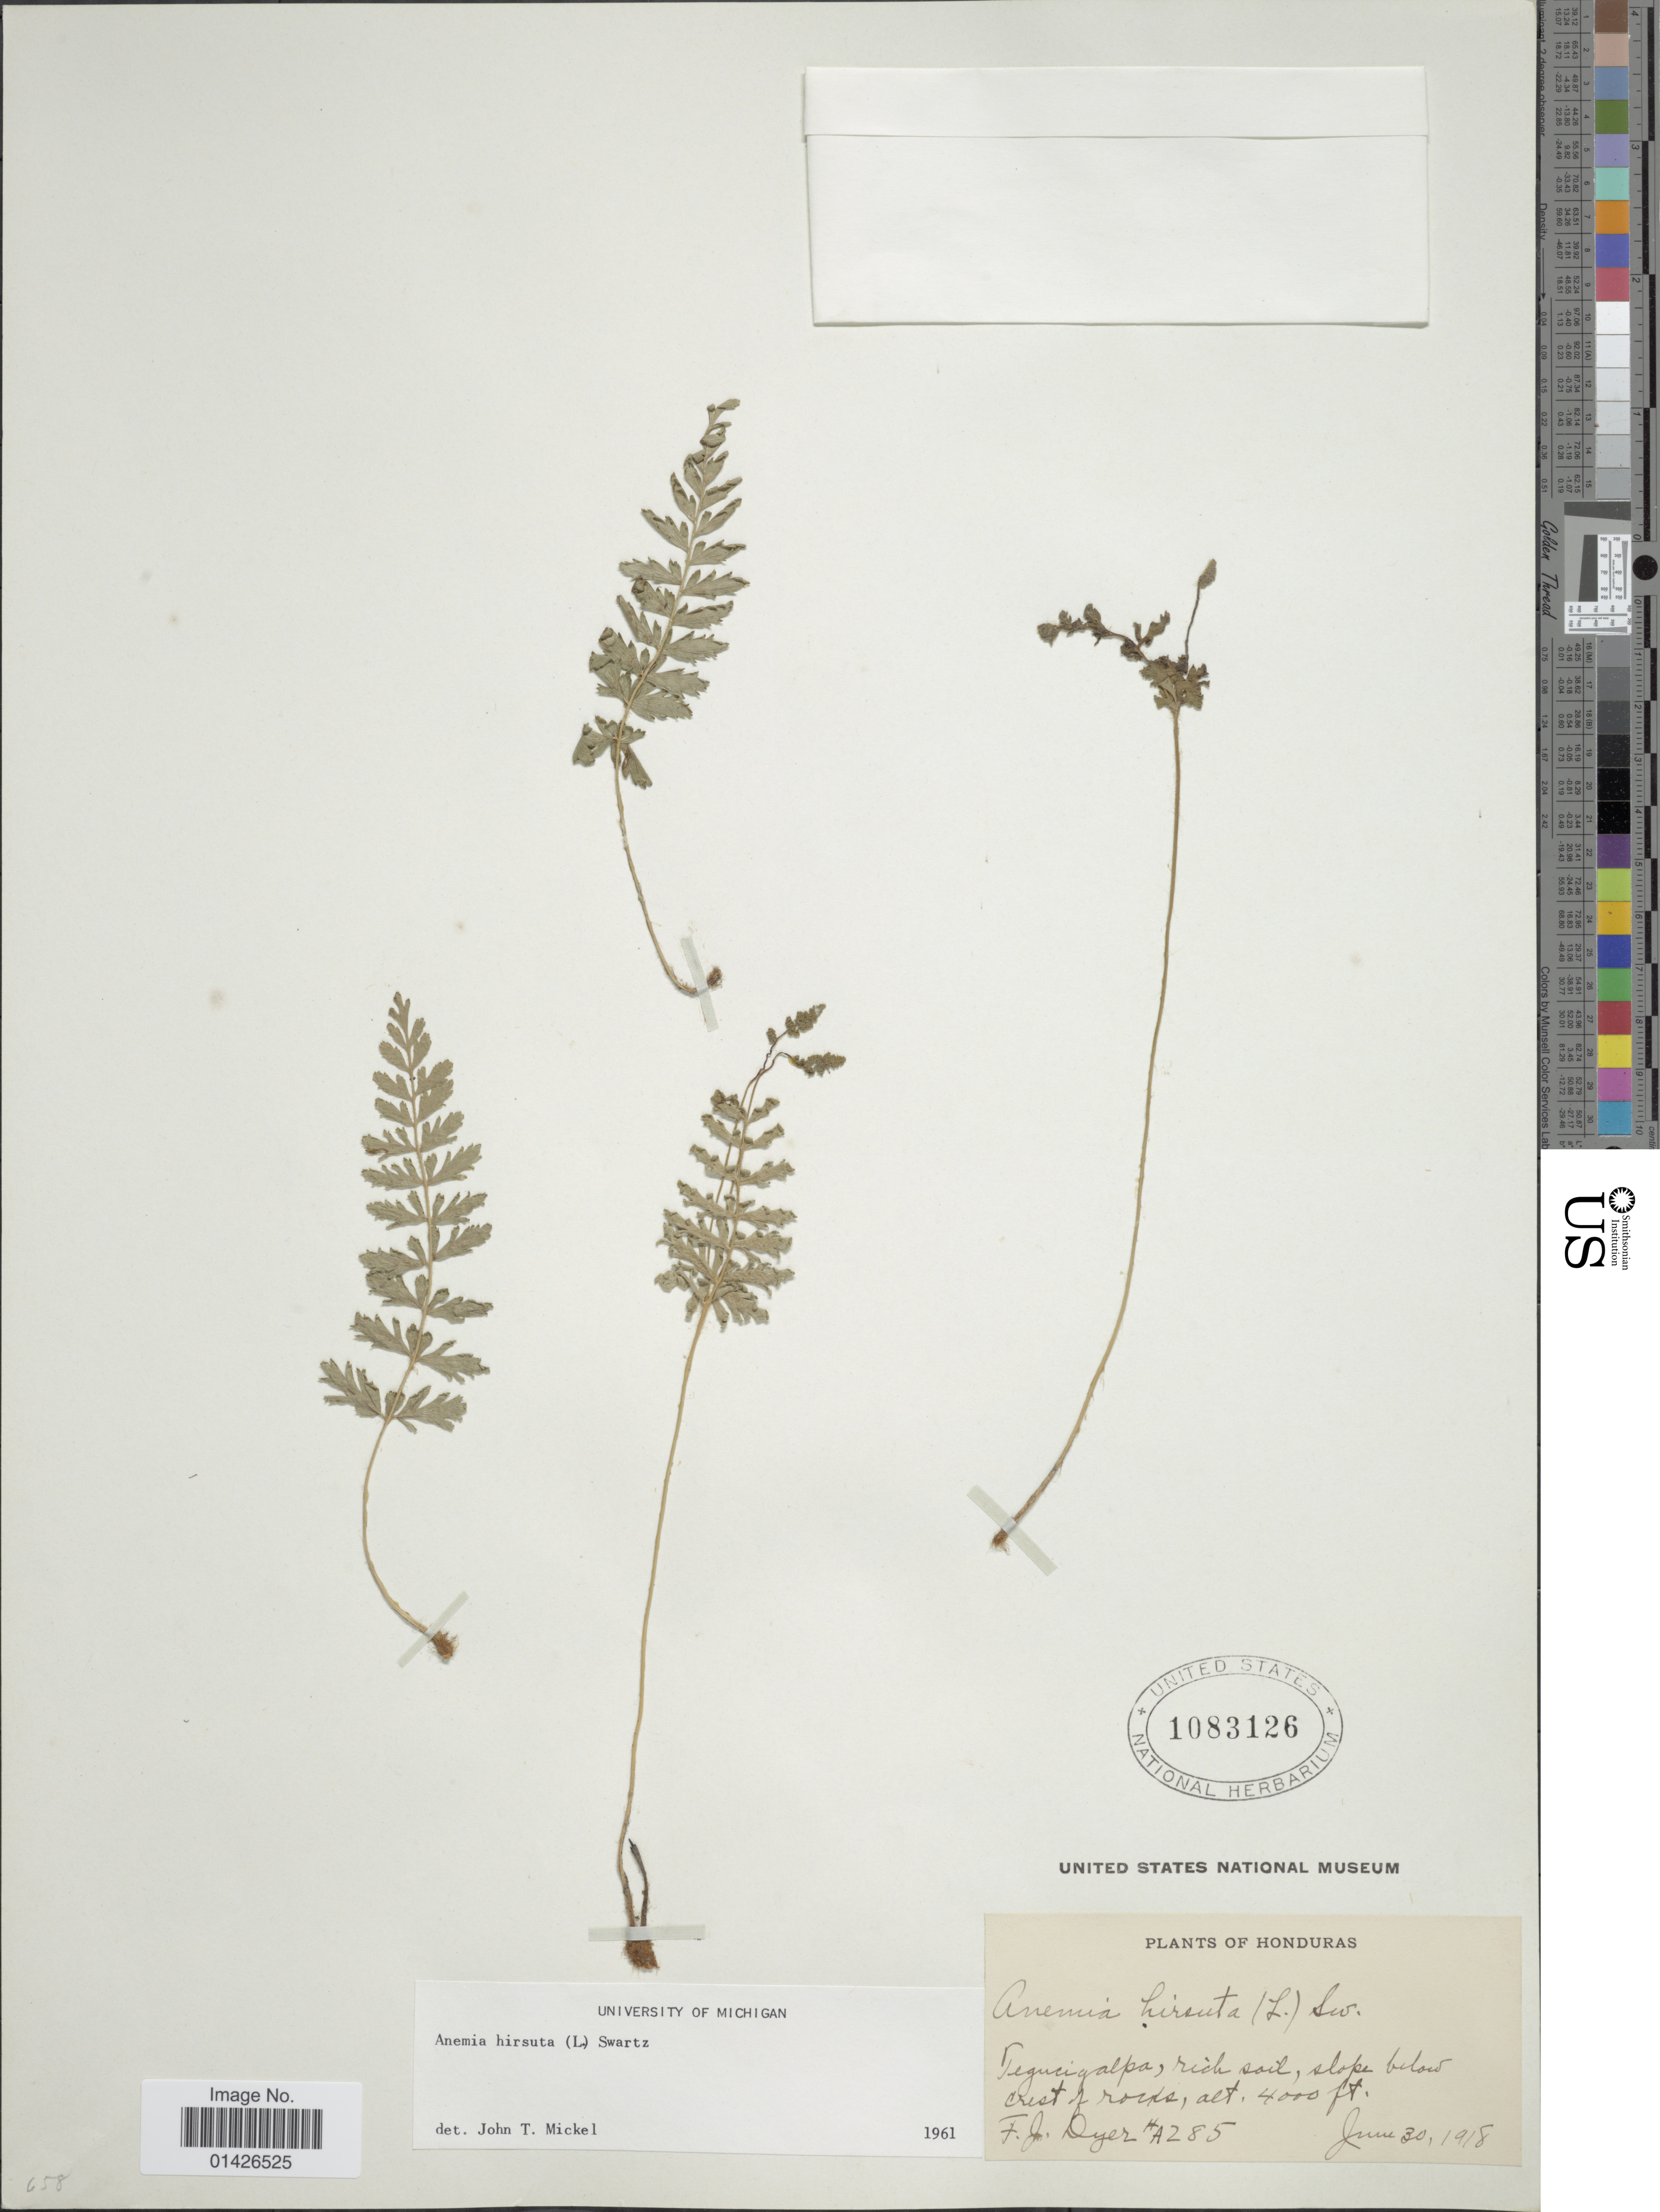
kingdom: Plantae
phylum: Tracheophyta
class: Polypodiopsida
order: Schizaeales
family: Anemiaceae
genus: Anemia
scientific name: Anemia hirsuta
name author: (L.) Sw.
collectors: F. J. Dyer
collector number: A 285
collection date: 1918-06-30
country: Honduras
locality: Tegucigalpa, rich soil, slope below crest of rocks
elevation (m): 1219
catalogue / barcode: US 1083126